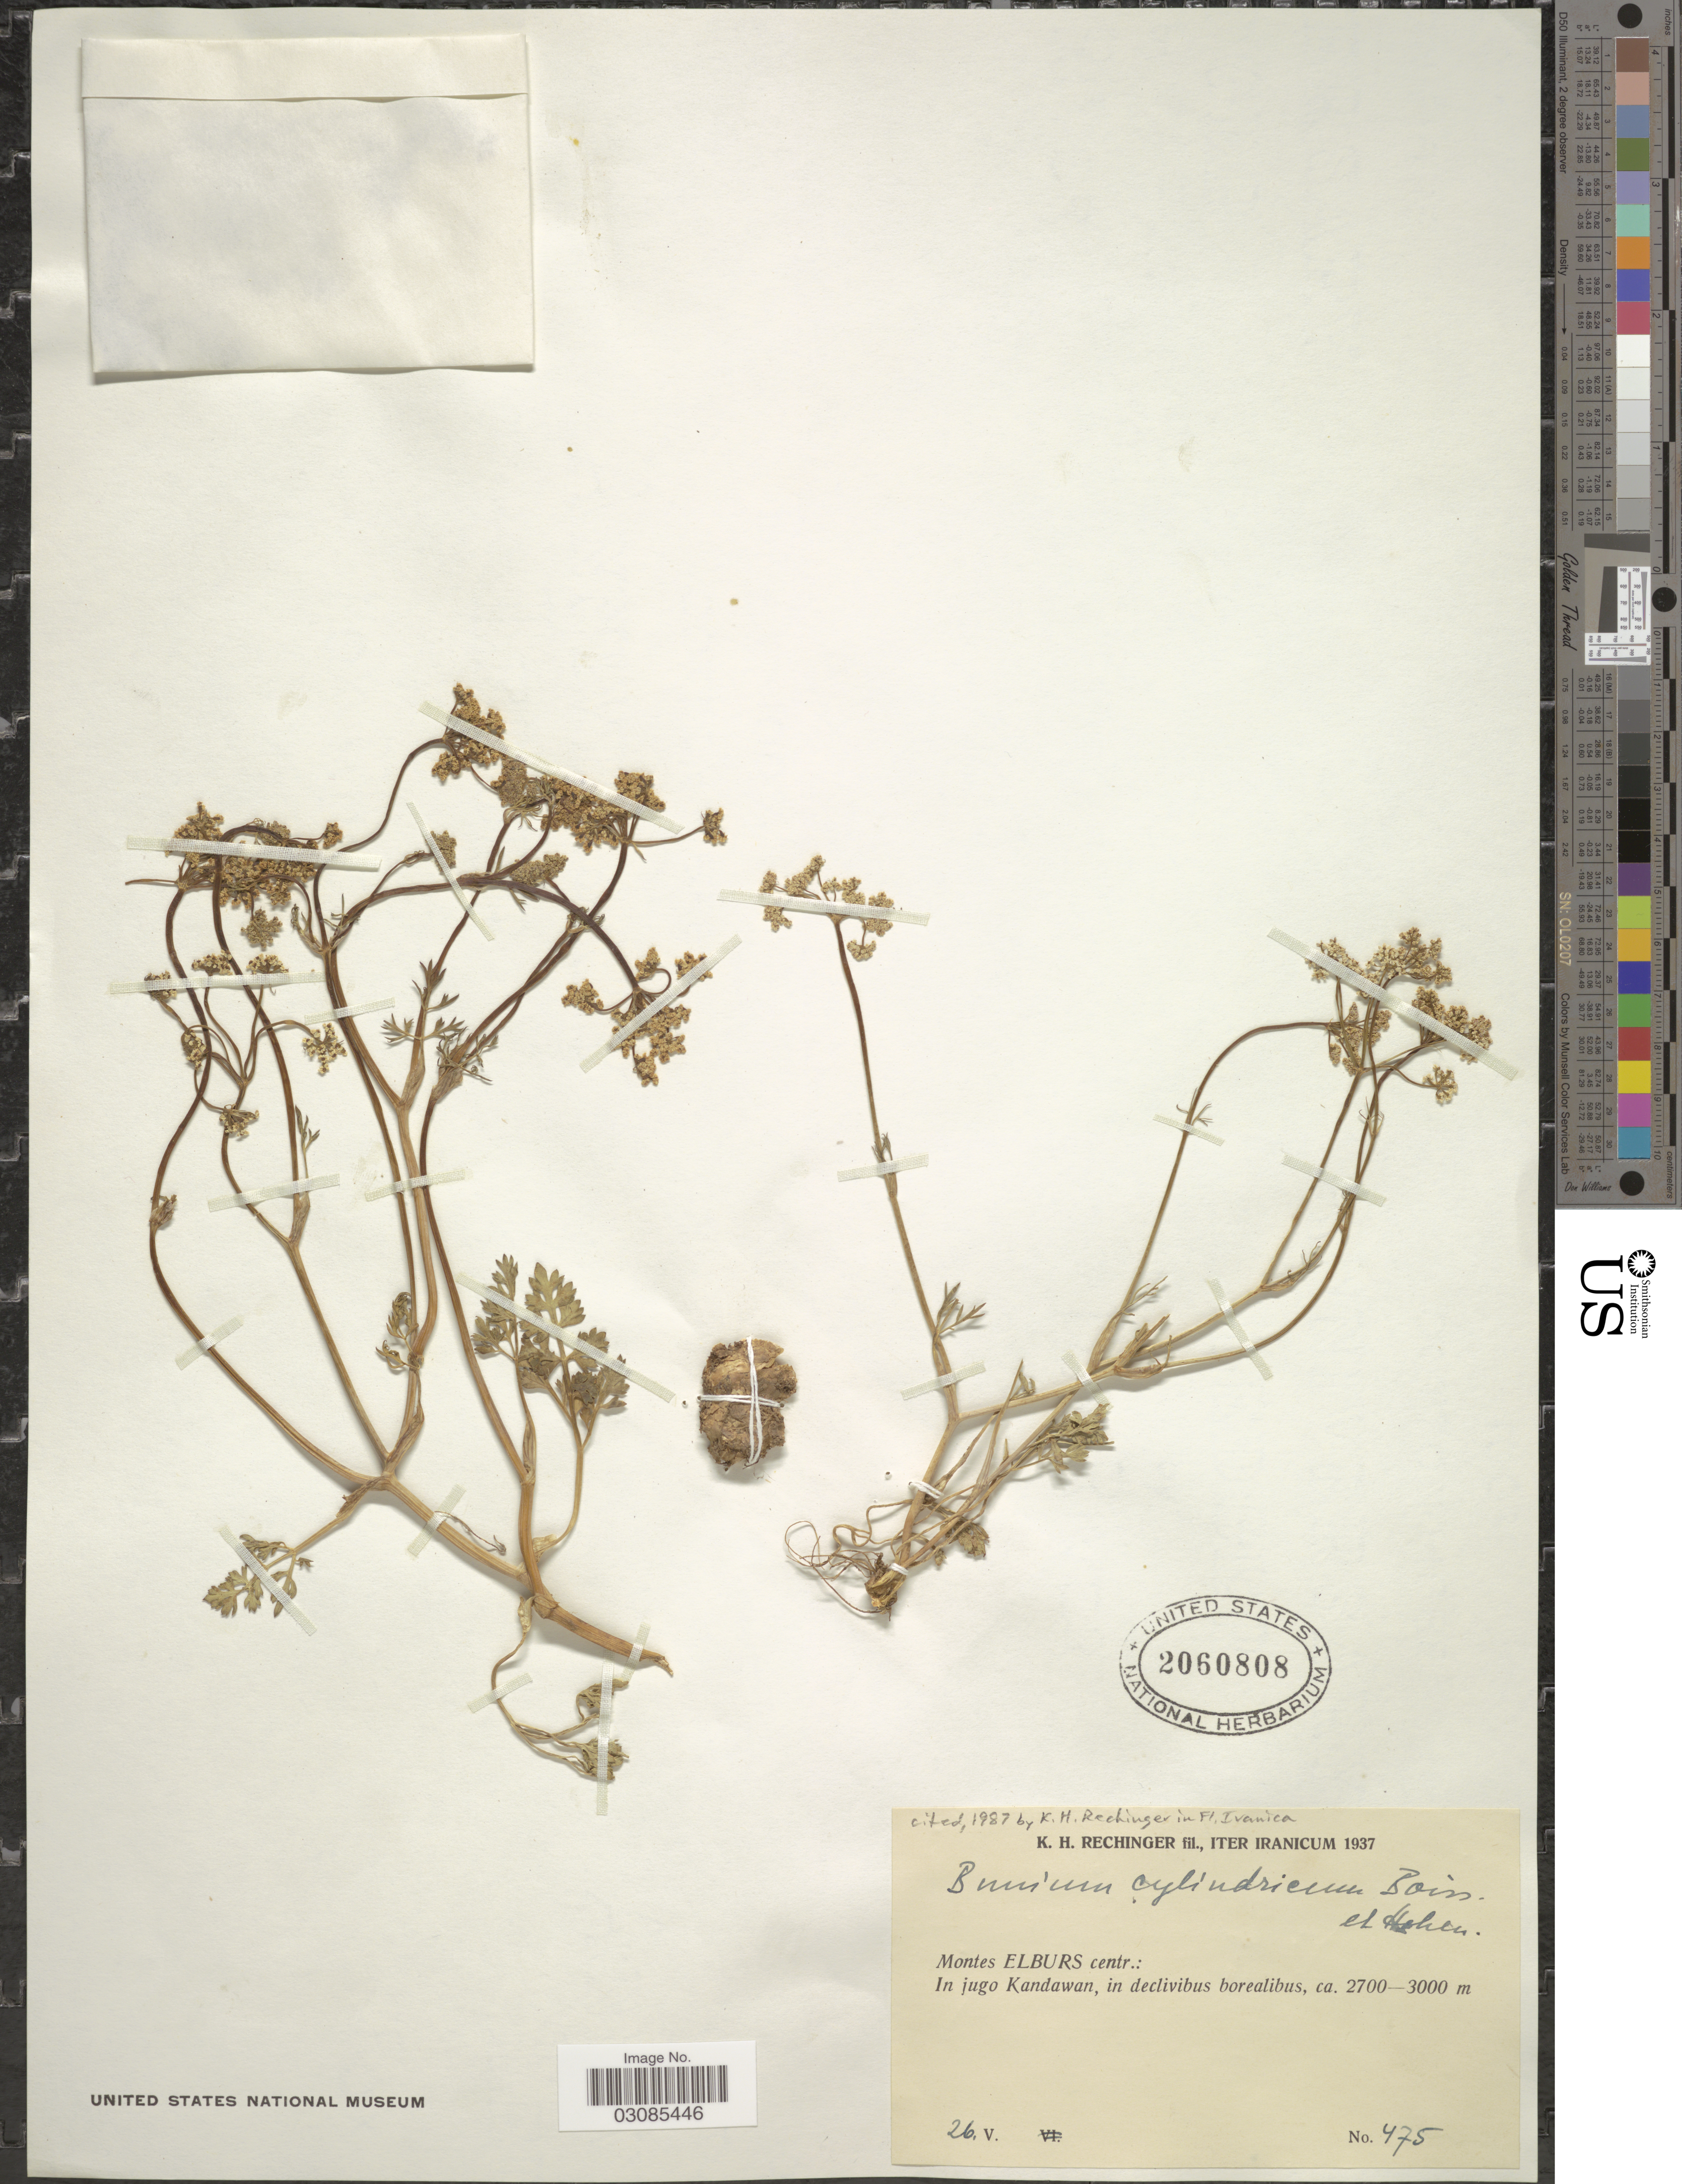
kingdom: Plantae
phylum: Tracheophyta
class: Magnoliopsida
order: Apiales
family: Apiaceae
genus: Bunium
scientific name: Bunium cylindricum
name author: (Boiss. & Hausskn.) Drude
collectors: K. H. Rechinger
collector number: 475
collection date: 1937-05-26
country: Iran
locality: Iter Iranicum. Montes Elburs centr.: In jugo Kandawan, in declivibus borealibus.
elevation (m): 2700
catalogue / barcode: US 2060808